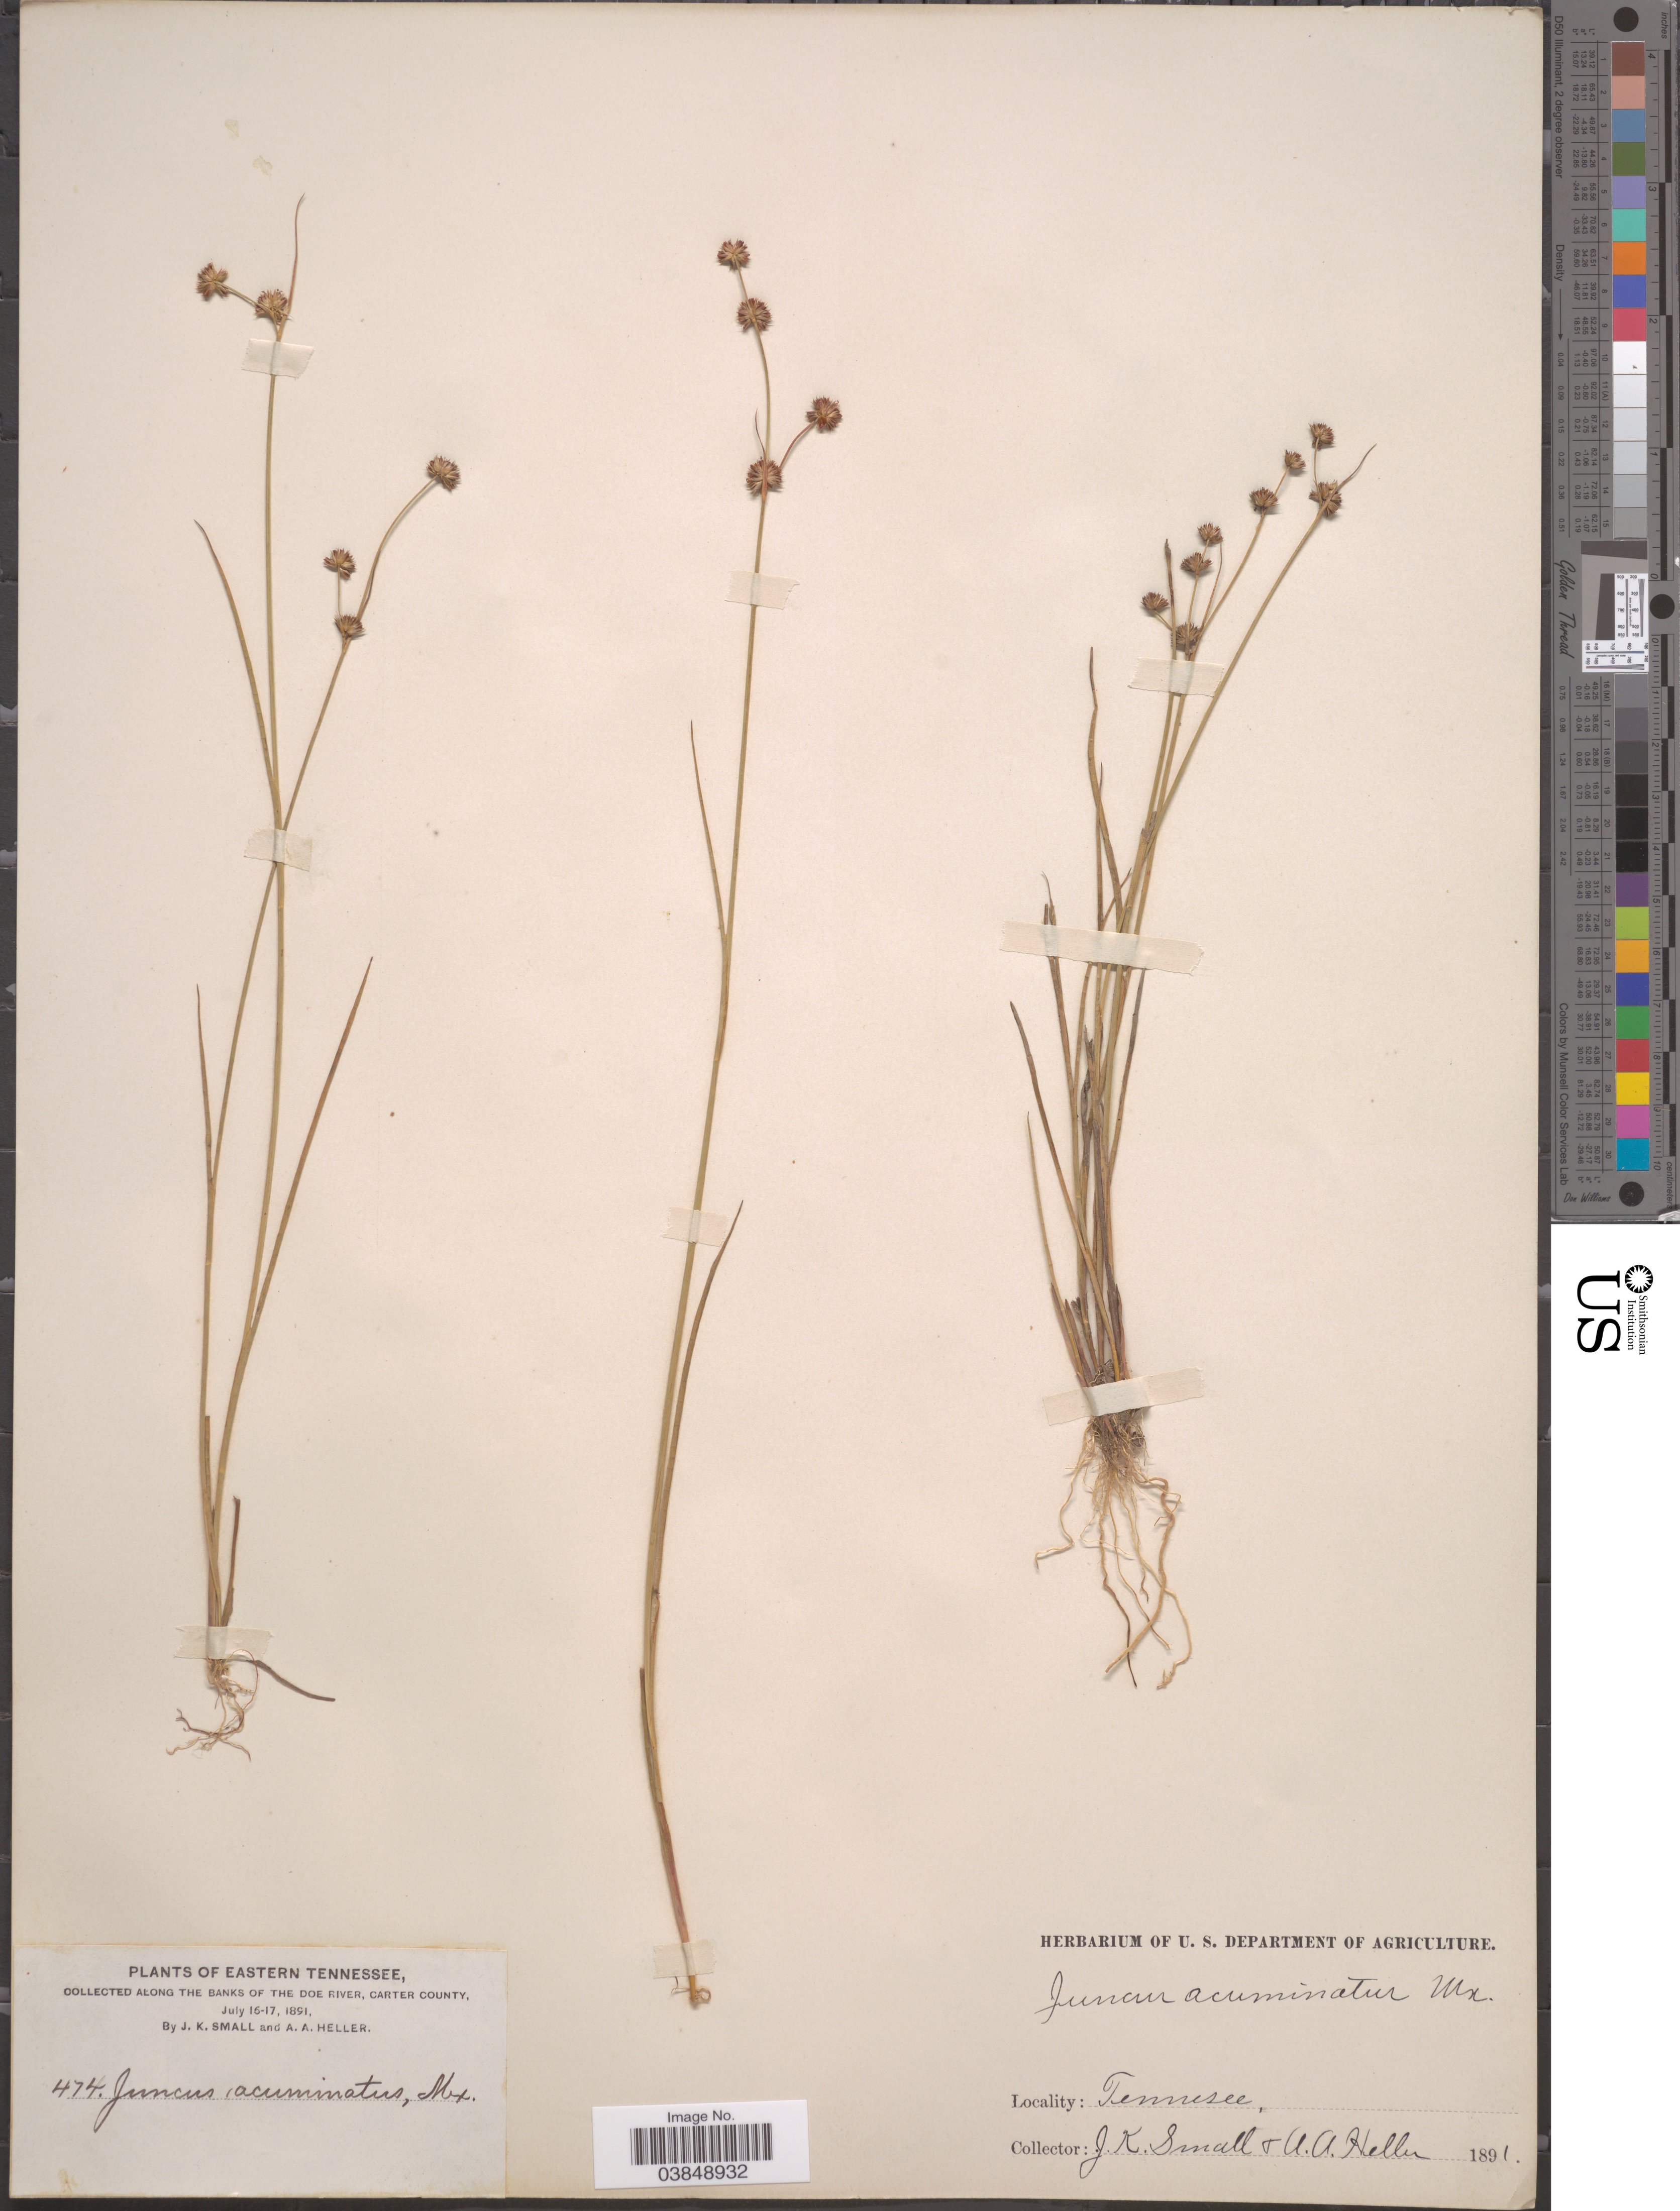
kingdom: Plantae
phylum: Tracheophyta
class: Liliopsida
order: Poales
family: Juncaceae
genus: Juncus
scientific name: Juncus acuminatus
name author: Michx.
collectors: J. K. Small & A. A. Heller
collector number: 474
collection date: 1891-07-16/1891-07-17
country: United States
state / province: Tennessee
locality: Eastern Tennessee, along the banks of the Doe River, Carter County.